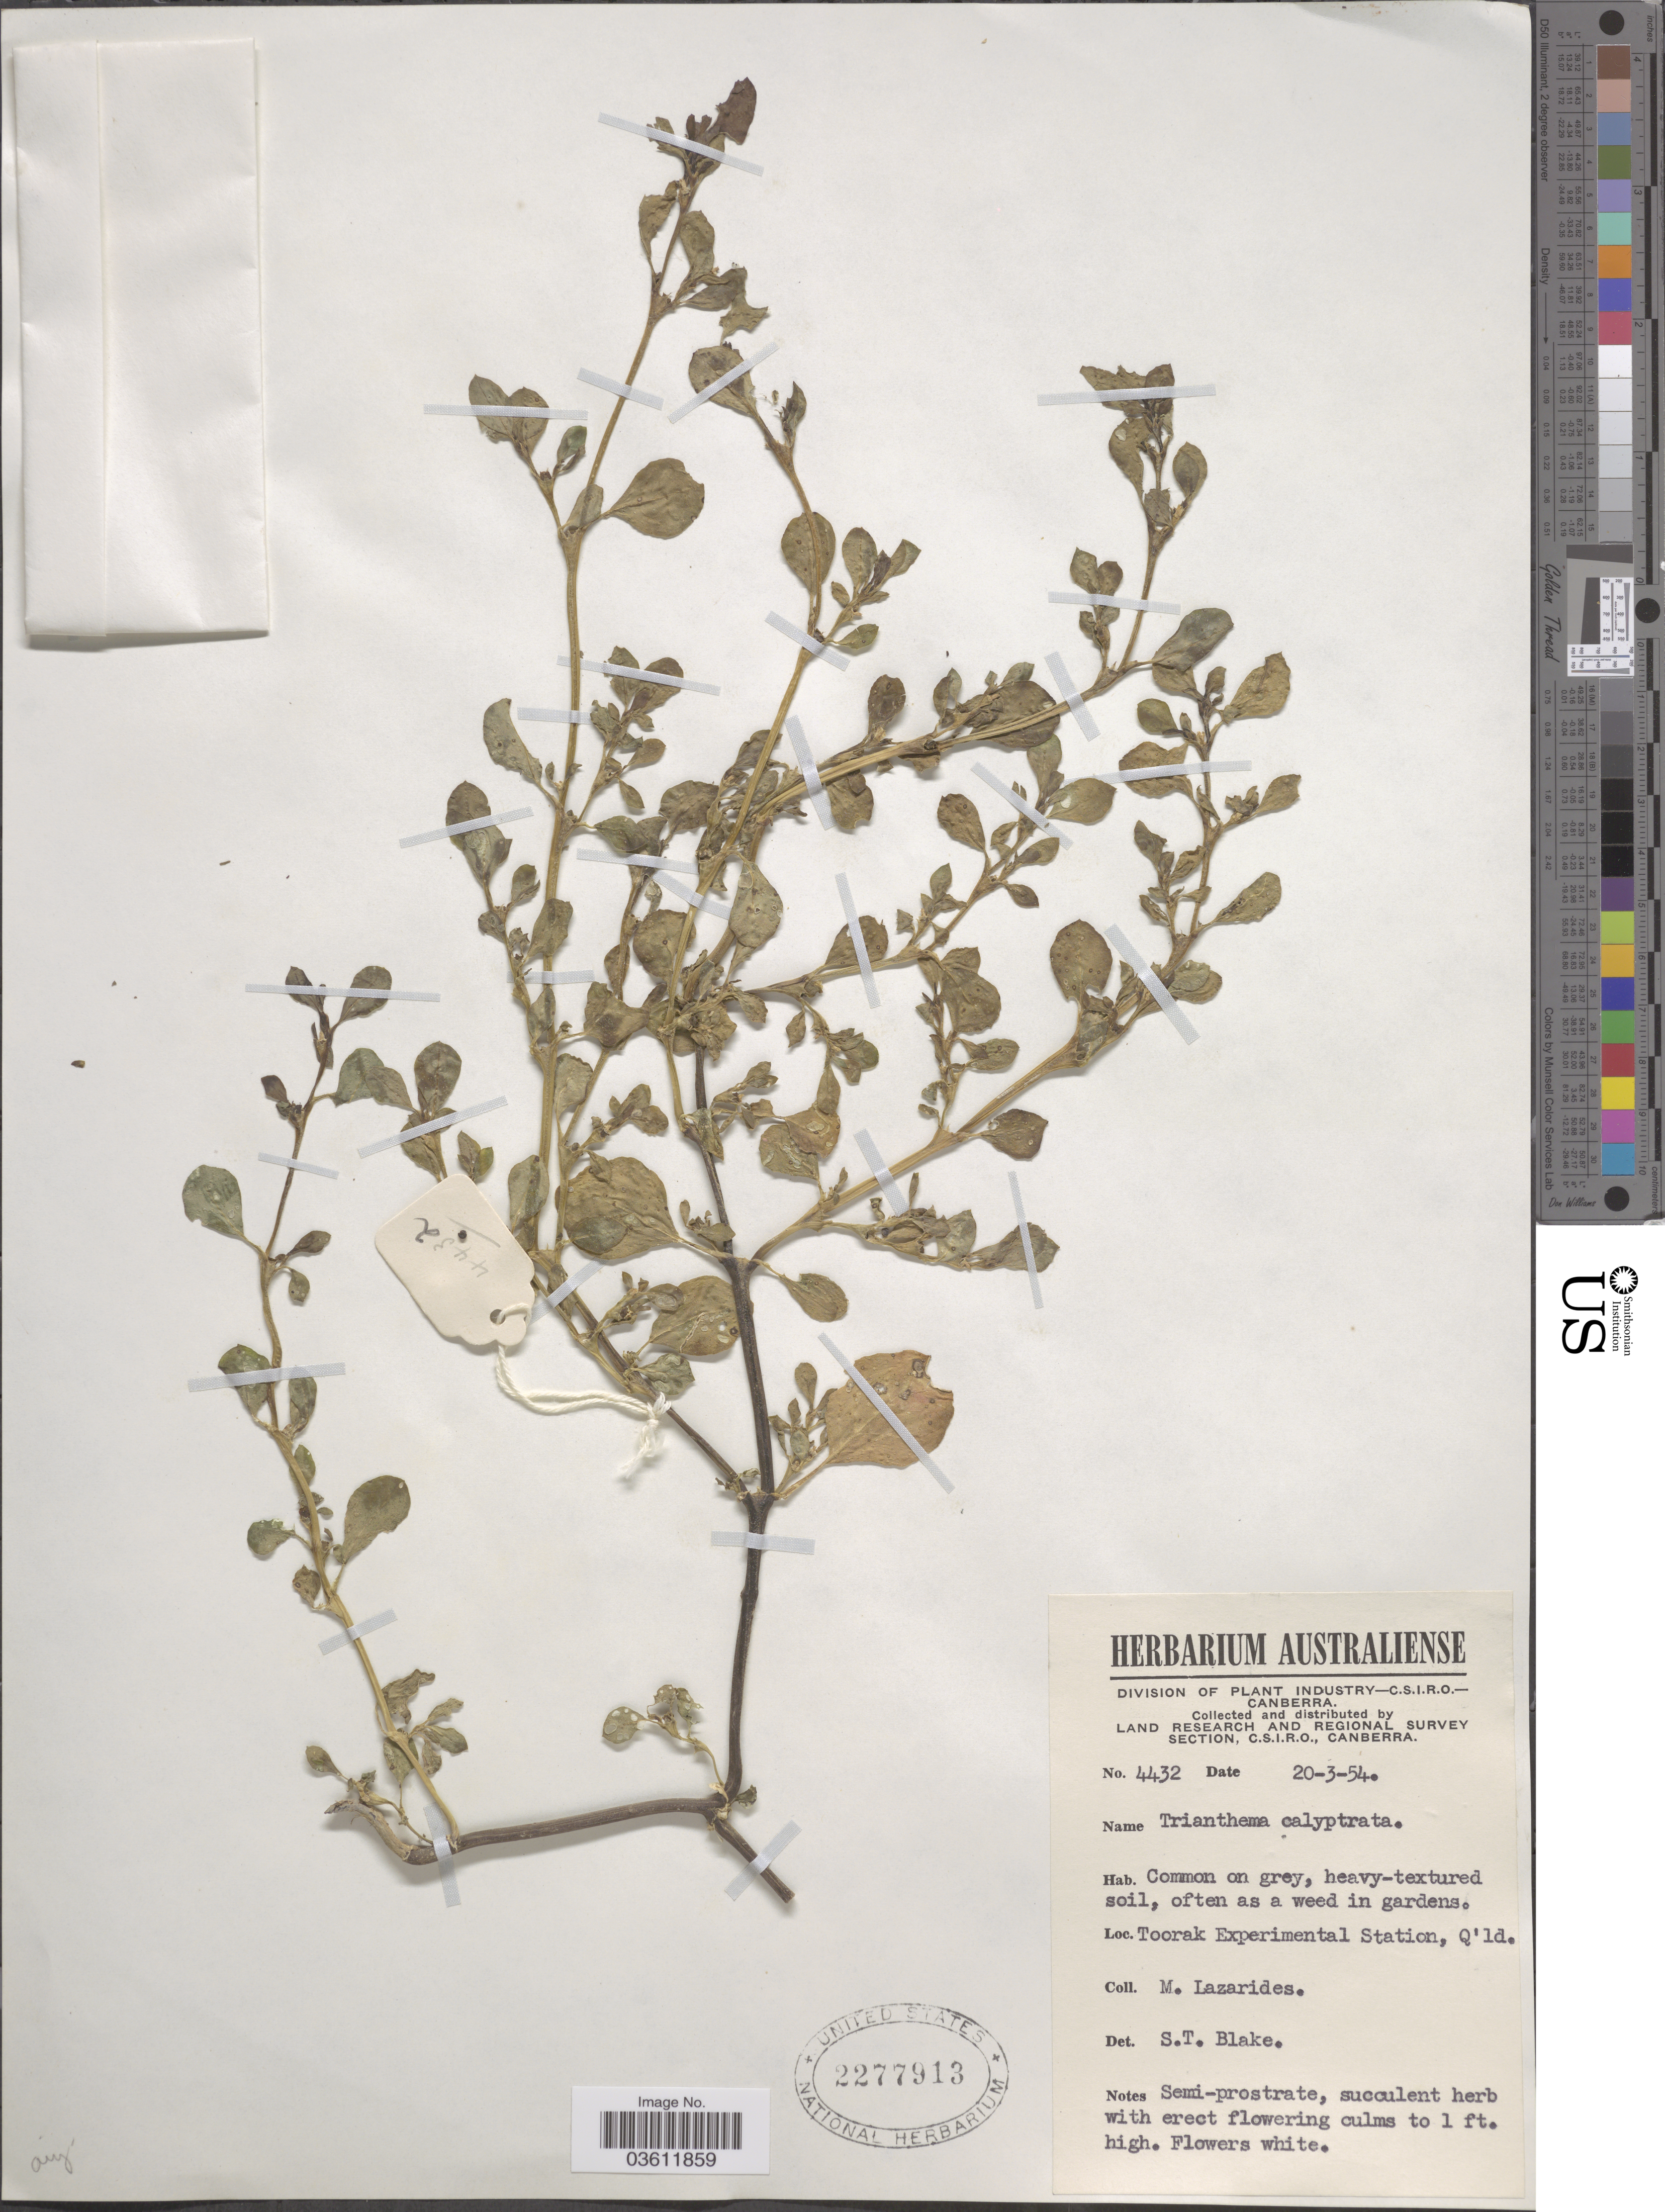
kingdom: Plantae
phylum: Tracheophyta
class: Magnoliopsida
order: Caryophyllales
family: Aizoaceae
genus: Trianthema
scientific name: Trianthema portulacastrum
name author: L.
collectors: M. Lazarides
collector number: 4432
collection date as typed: Transcribed d/m/y: 20/3/54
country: Australia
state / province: Queensland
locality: Toorak Experimental Station.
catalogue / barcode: US 2277913